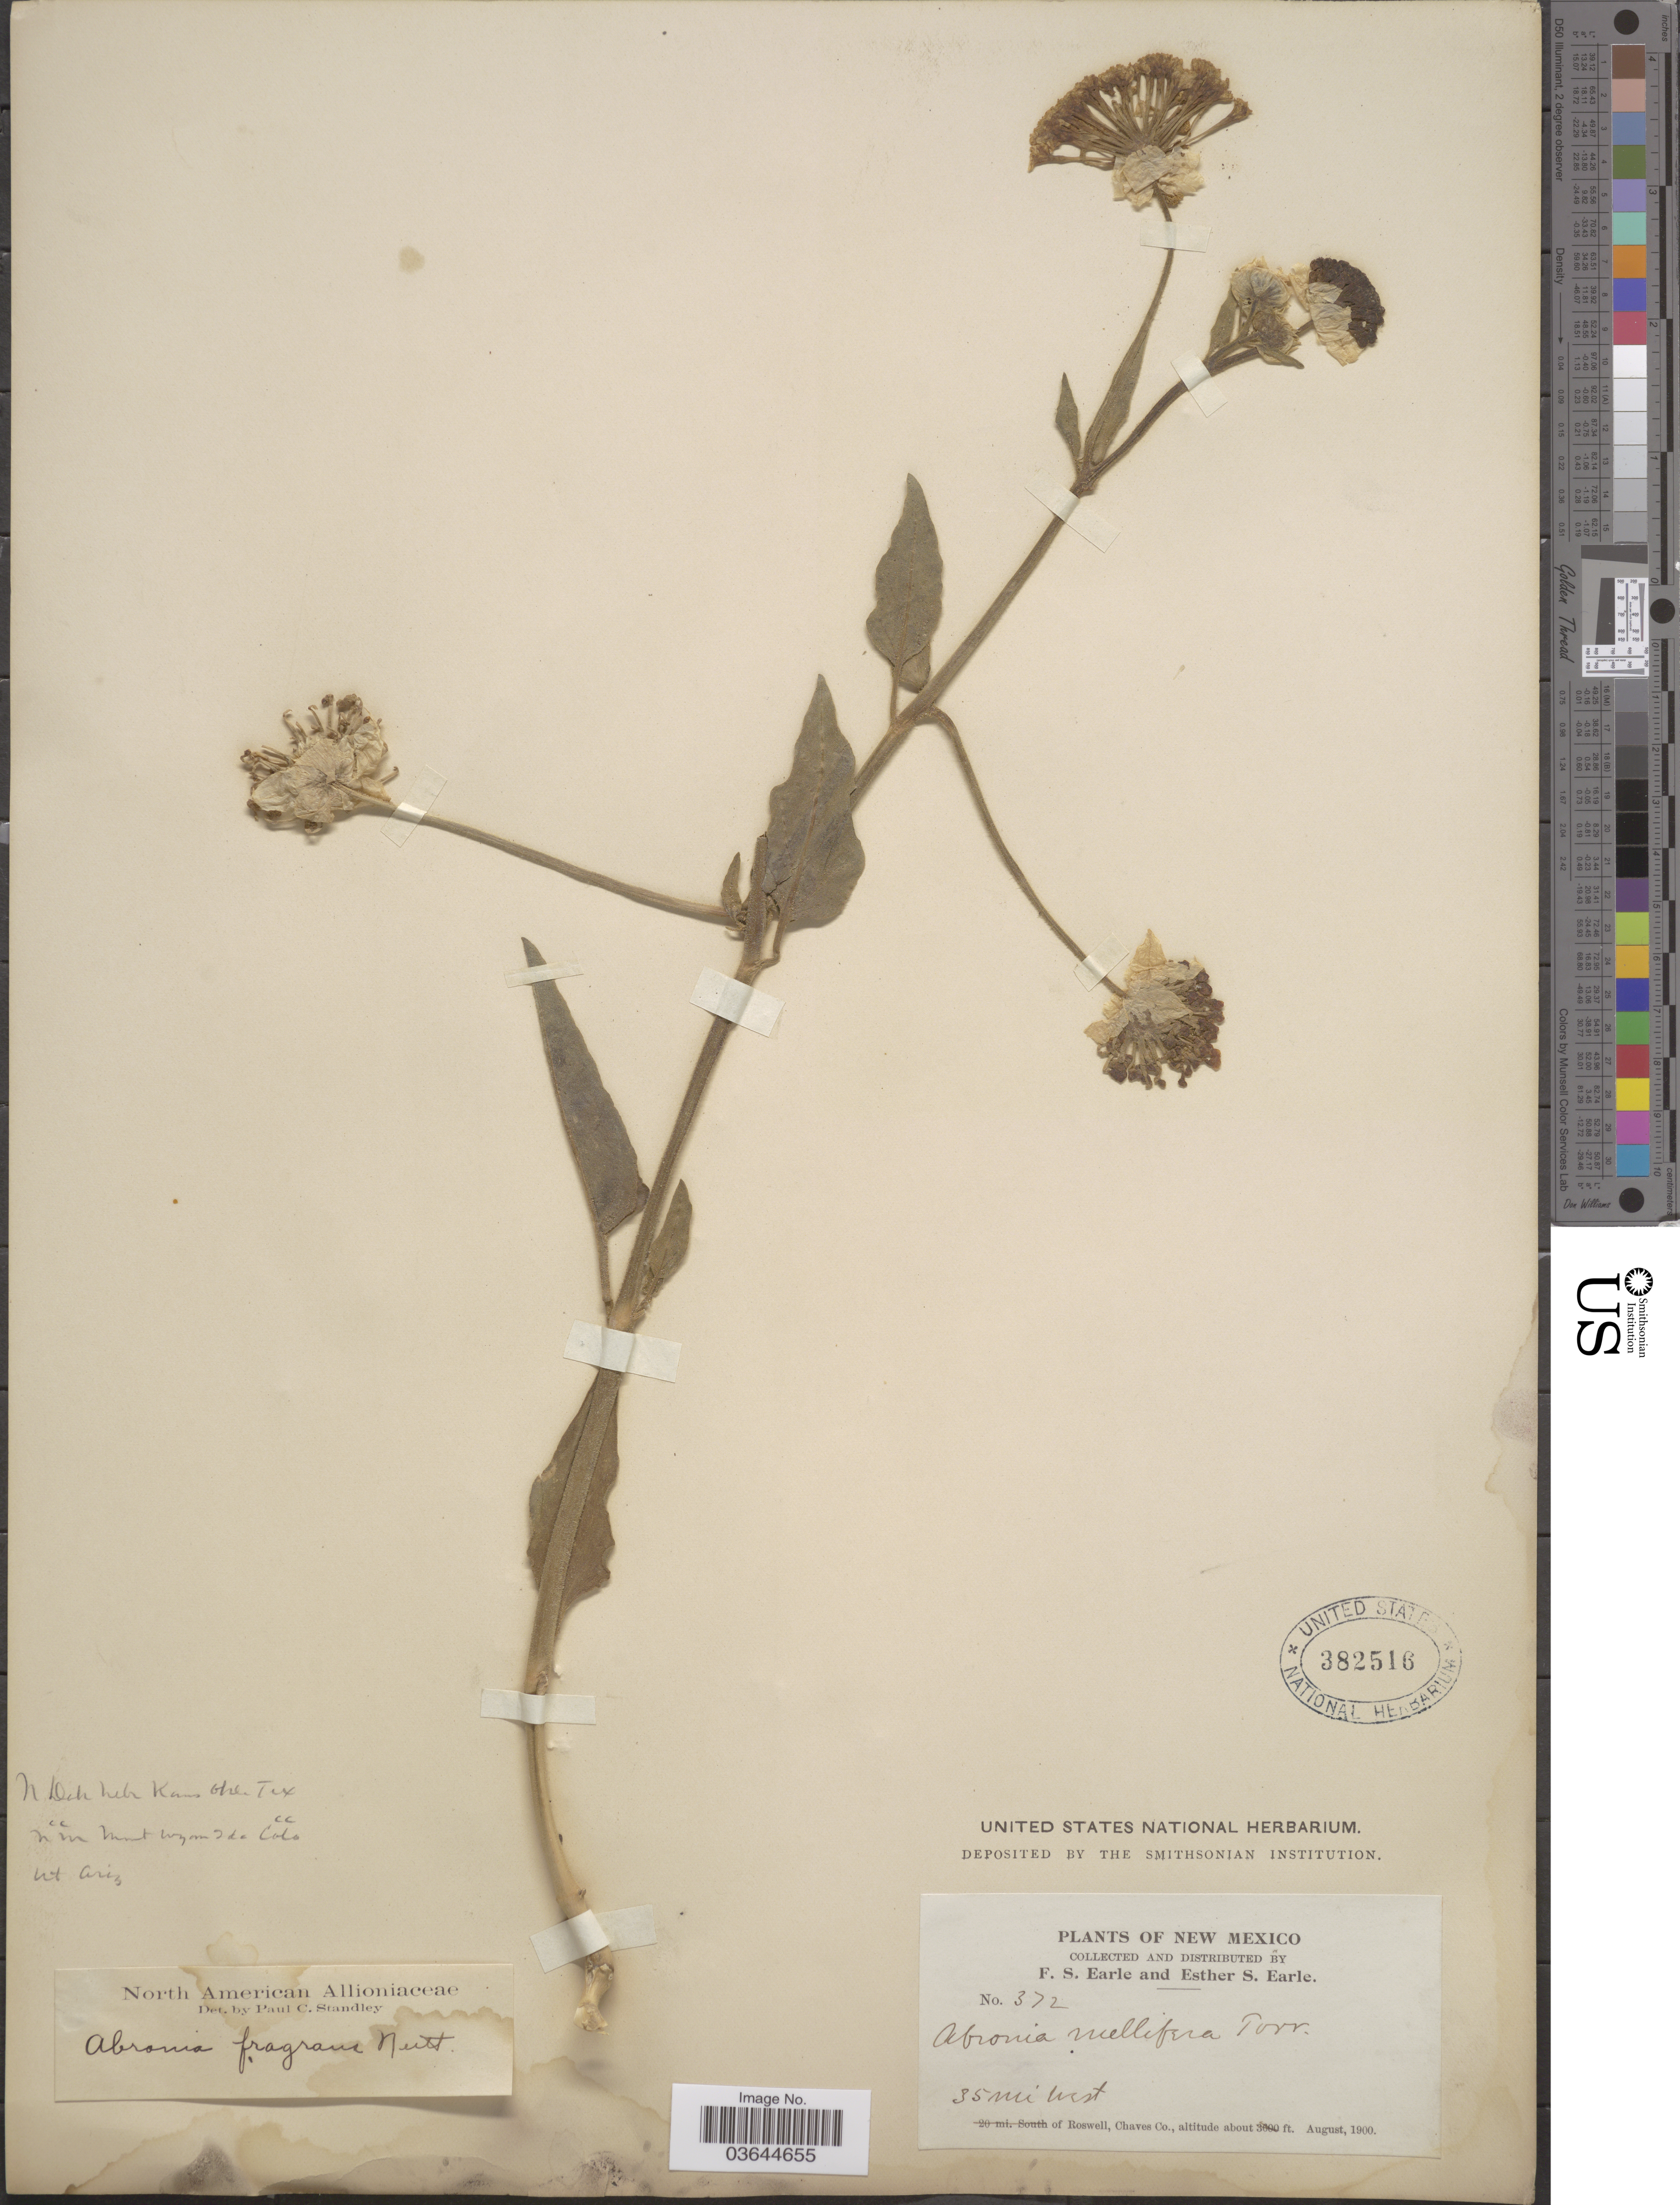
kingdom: Plantae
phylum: Tracheophyta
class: Magnoliopsida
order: Caryophyllales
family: Nyctaginaceae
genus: Abronia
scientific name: Abronia fragrans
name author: Nutt. ex Hook.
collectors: F. S. Earle & E. S. Earle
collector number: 372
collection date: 1900-08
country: United States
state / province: New Mexico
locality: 35 mi west of Roswell, Chaves Co.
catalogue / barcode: US 382516